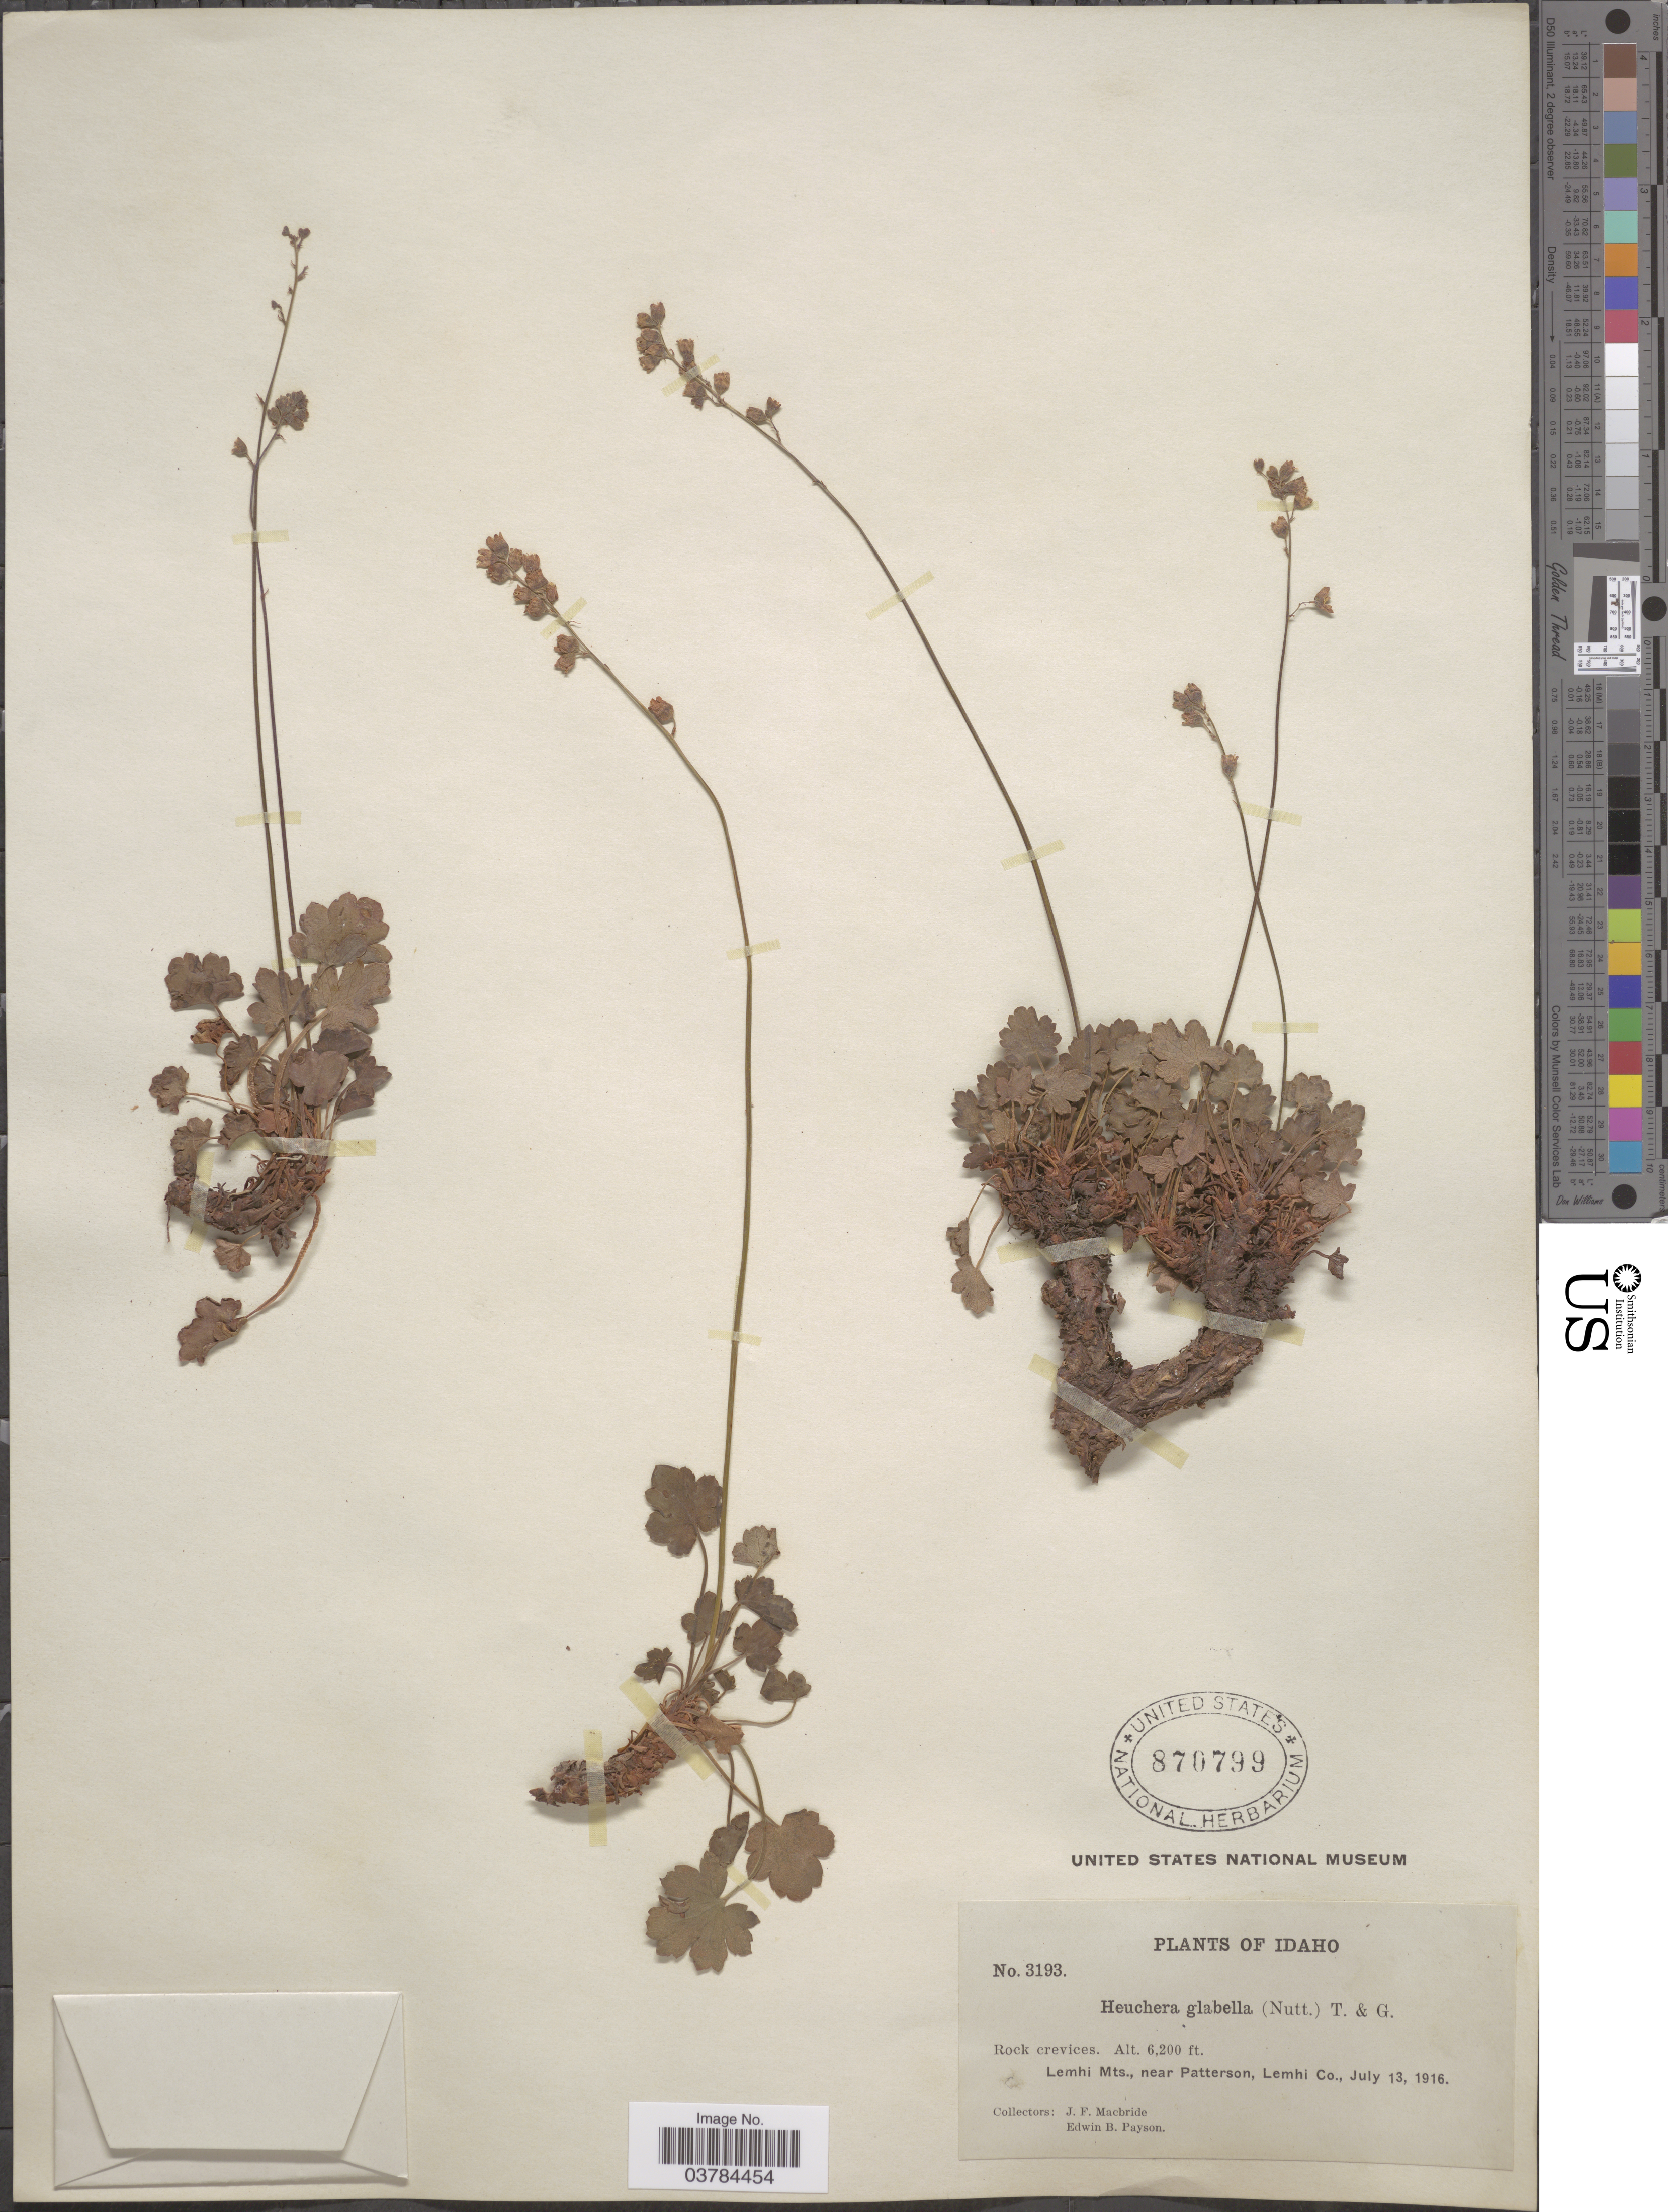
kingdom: Plantae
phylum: Tracheophyta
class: Magnoliopsida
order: Saxifragales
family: Saxifragaceae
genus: Heuchera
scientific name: Heuchera glabella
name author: Torr. & A. Gray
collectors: J. F. Macbride & E. B. Payson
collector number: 3193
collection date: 1916-07-13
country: United States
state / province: Idaho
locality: Lemhi Mts., near Patterson, Lemhi Co.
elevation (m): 1890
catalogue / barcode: US 870799